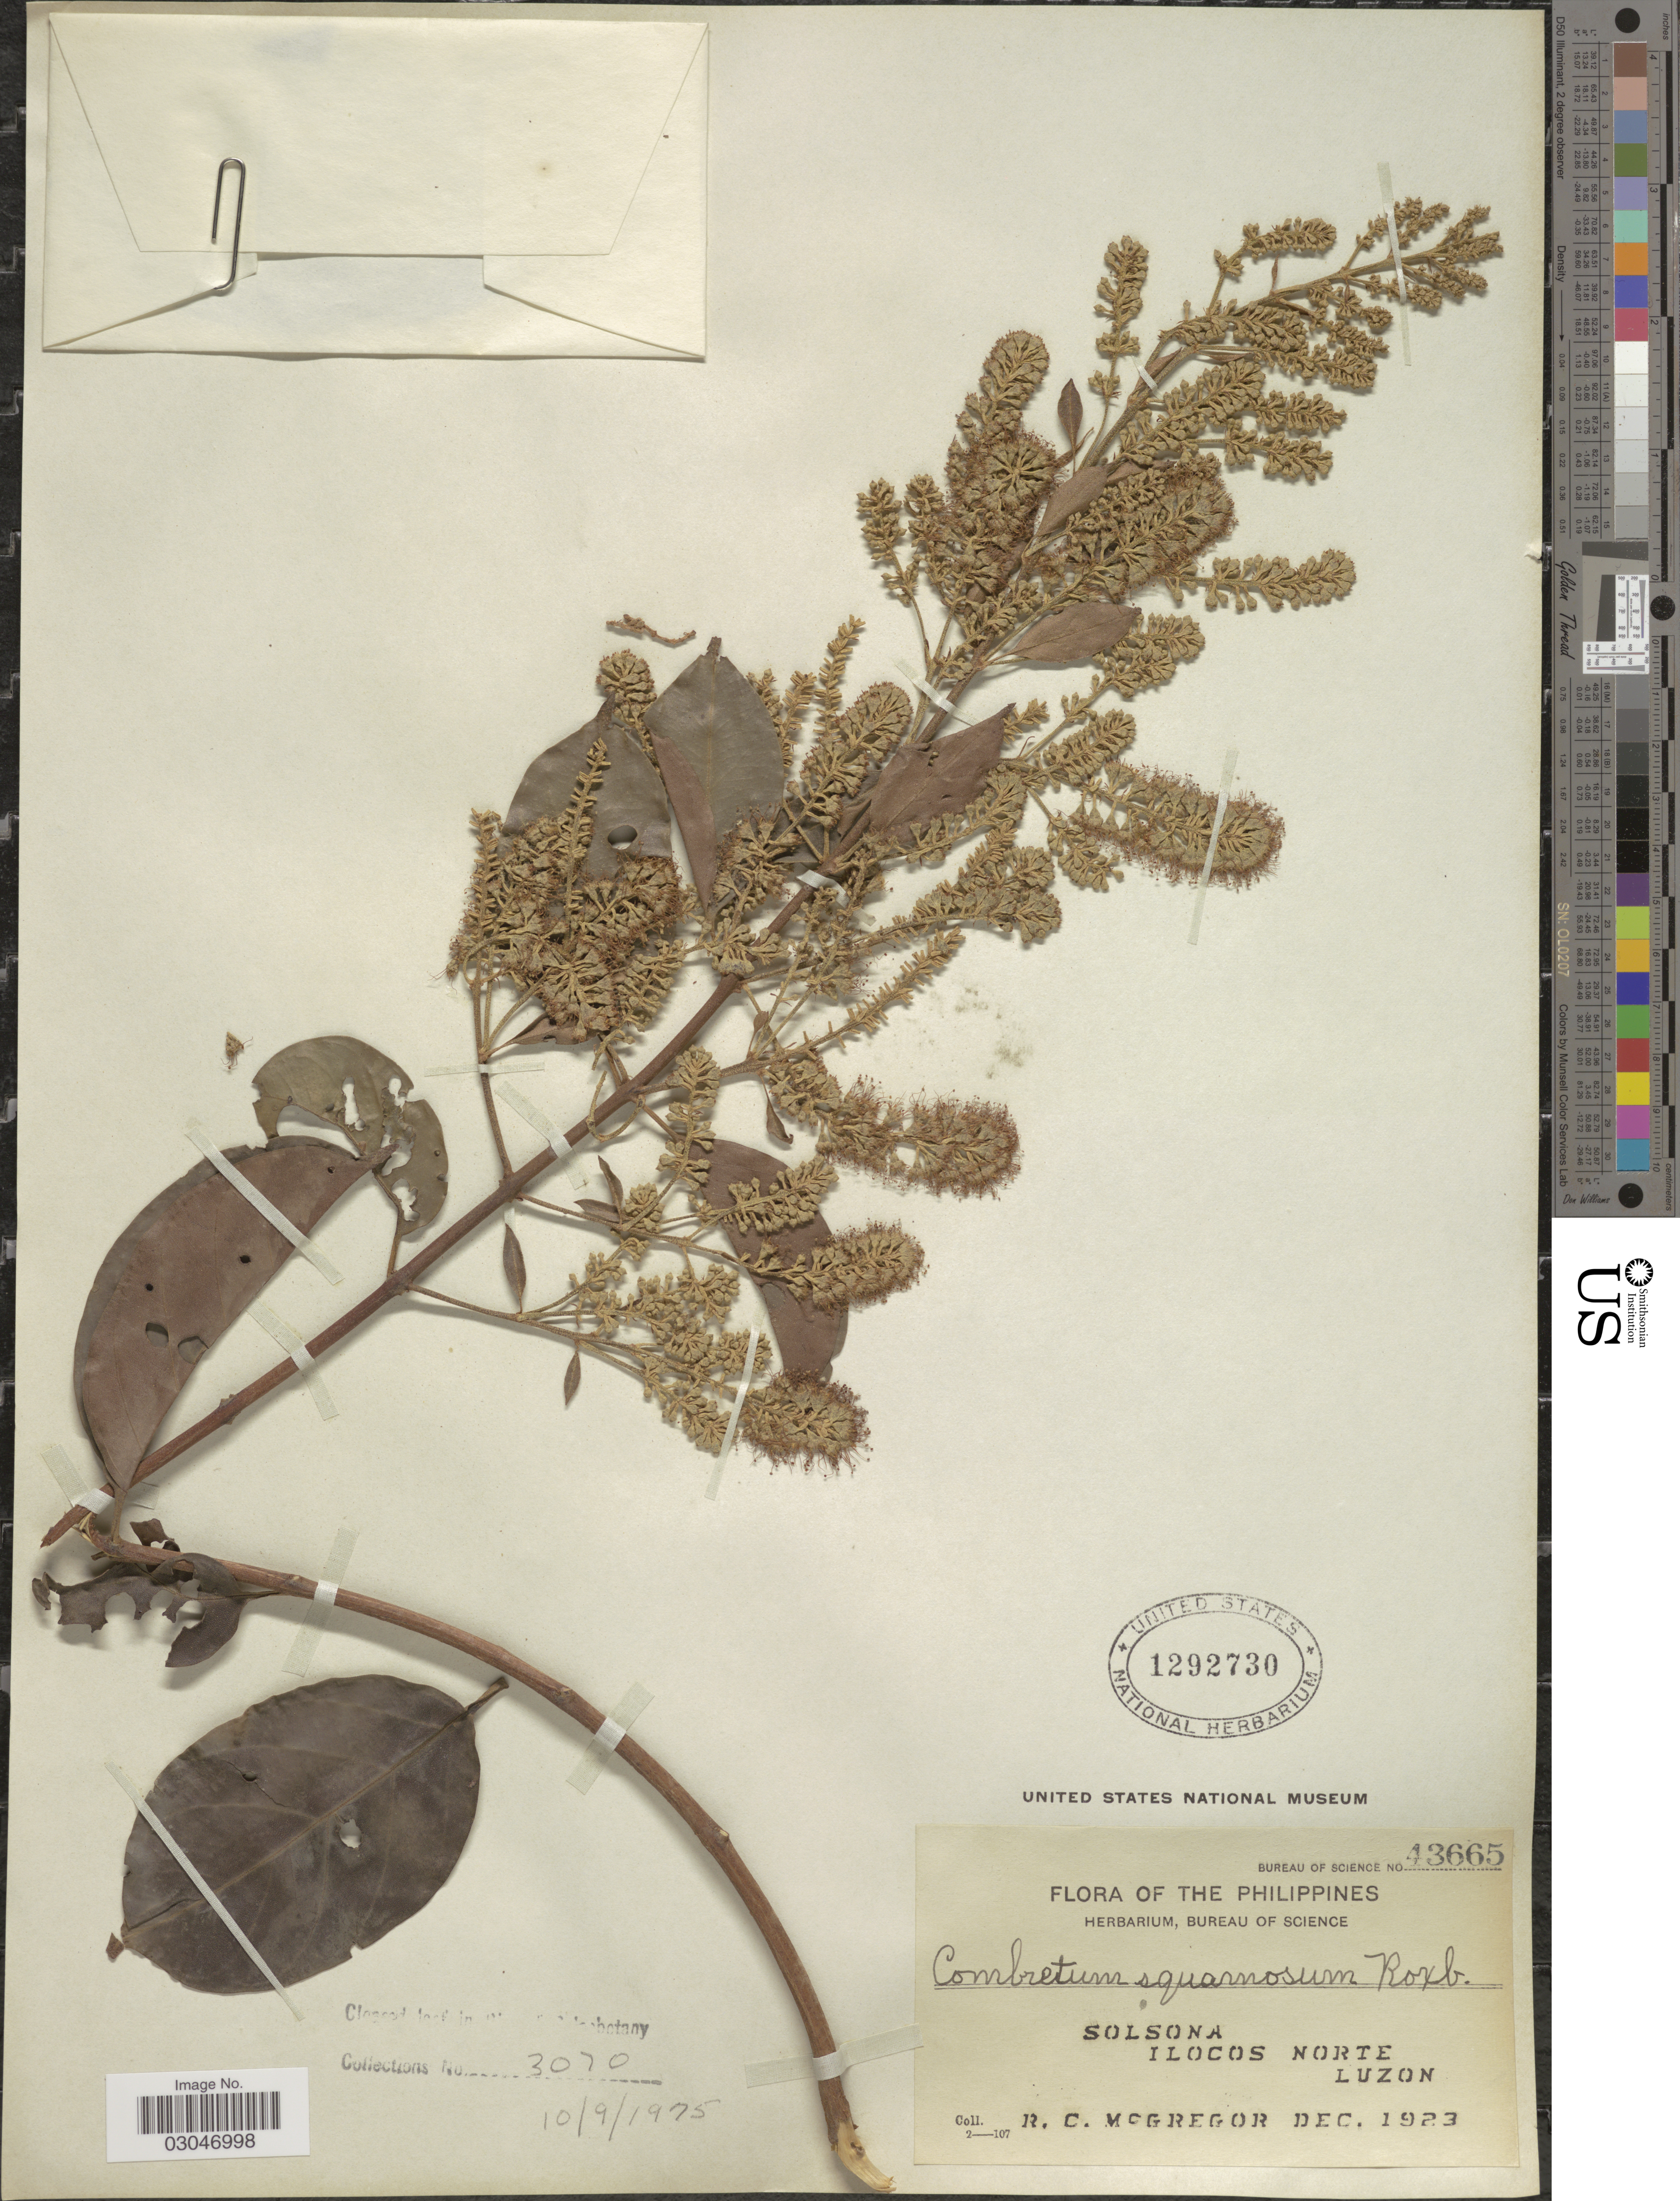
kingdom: Plantae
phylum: Tracheophyta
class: Magnoliopsida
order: Myrtales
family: Combretaceae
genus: Combretum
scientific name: Combretum squamosum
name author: Roxb.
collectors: R. C. McGregor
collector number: Bureau of Science 43665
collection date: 1923-12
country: Philippines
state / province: Ilocos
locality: Solsona, Ilocos Norte, Luzon.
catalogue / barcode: US 1292730